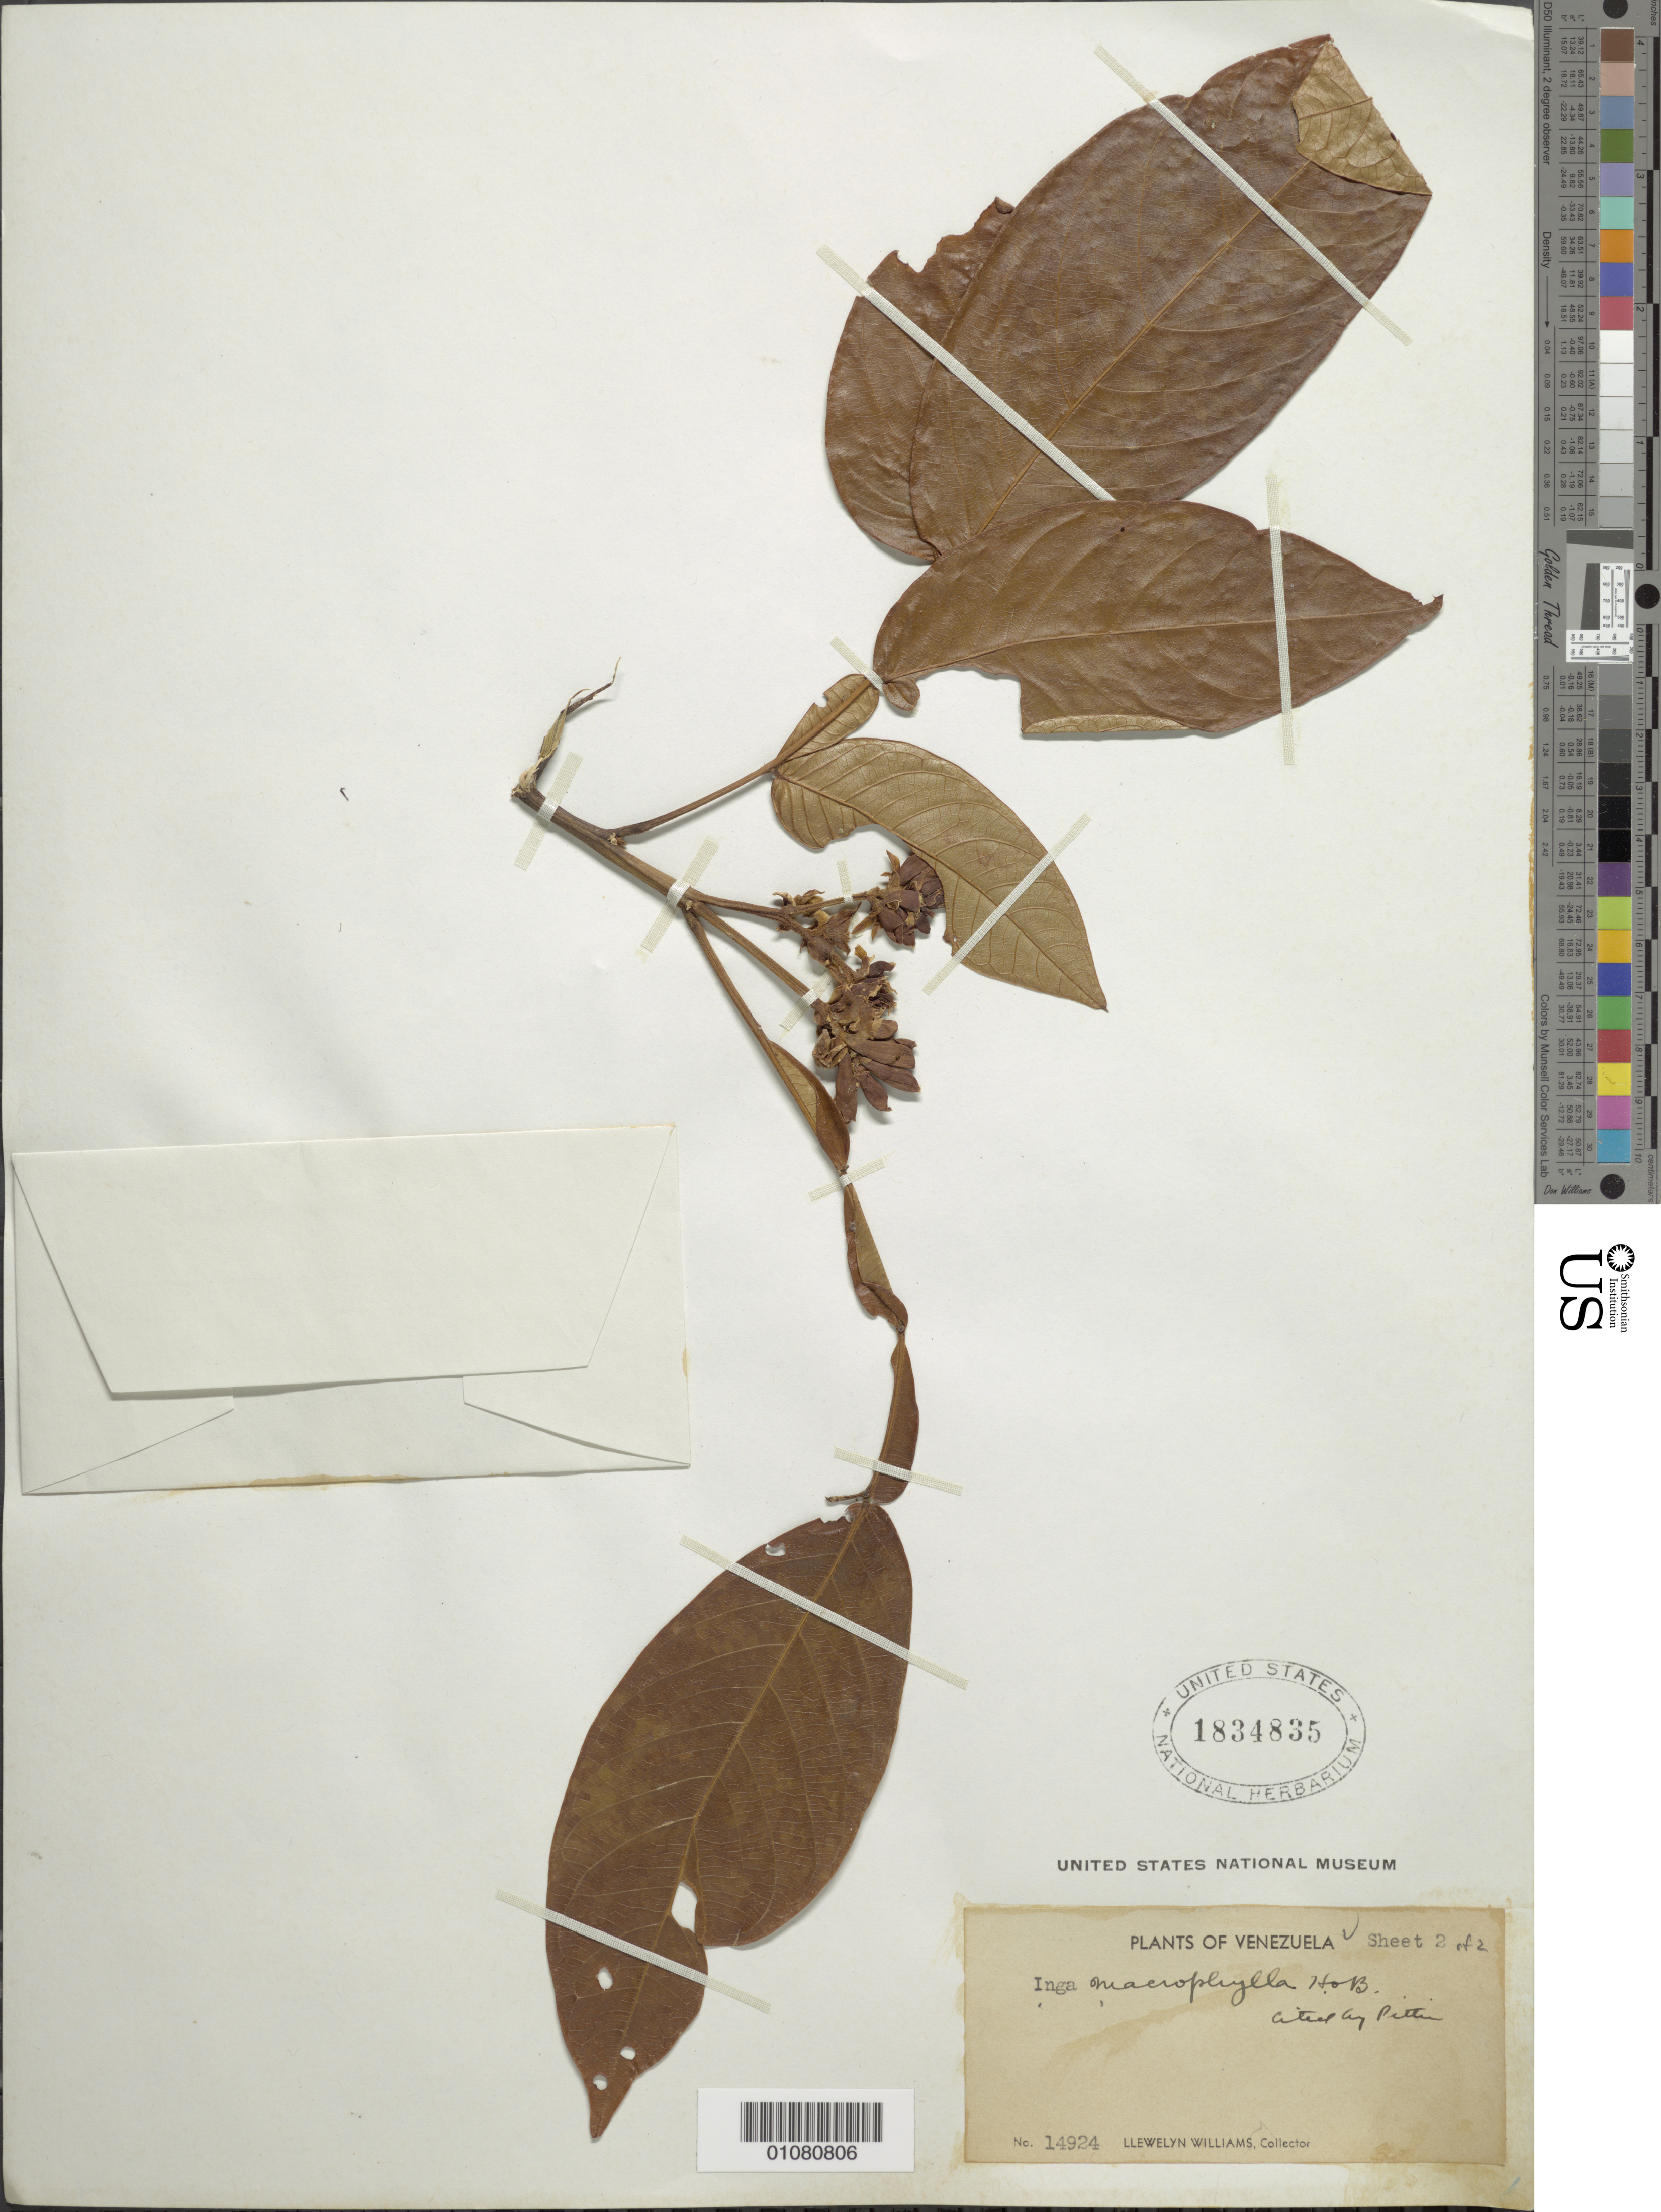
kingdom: Plantae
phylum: Tracheophyta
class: Magnoliopsida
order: Fabales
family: Fabaceae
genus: Inga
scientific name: Inga macrophylla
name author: Humb. & Bonpl. ex Willd.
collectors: Ll. Williams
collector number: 14924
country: Venezuela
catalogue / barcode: US 1834835